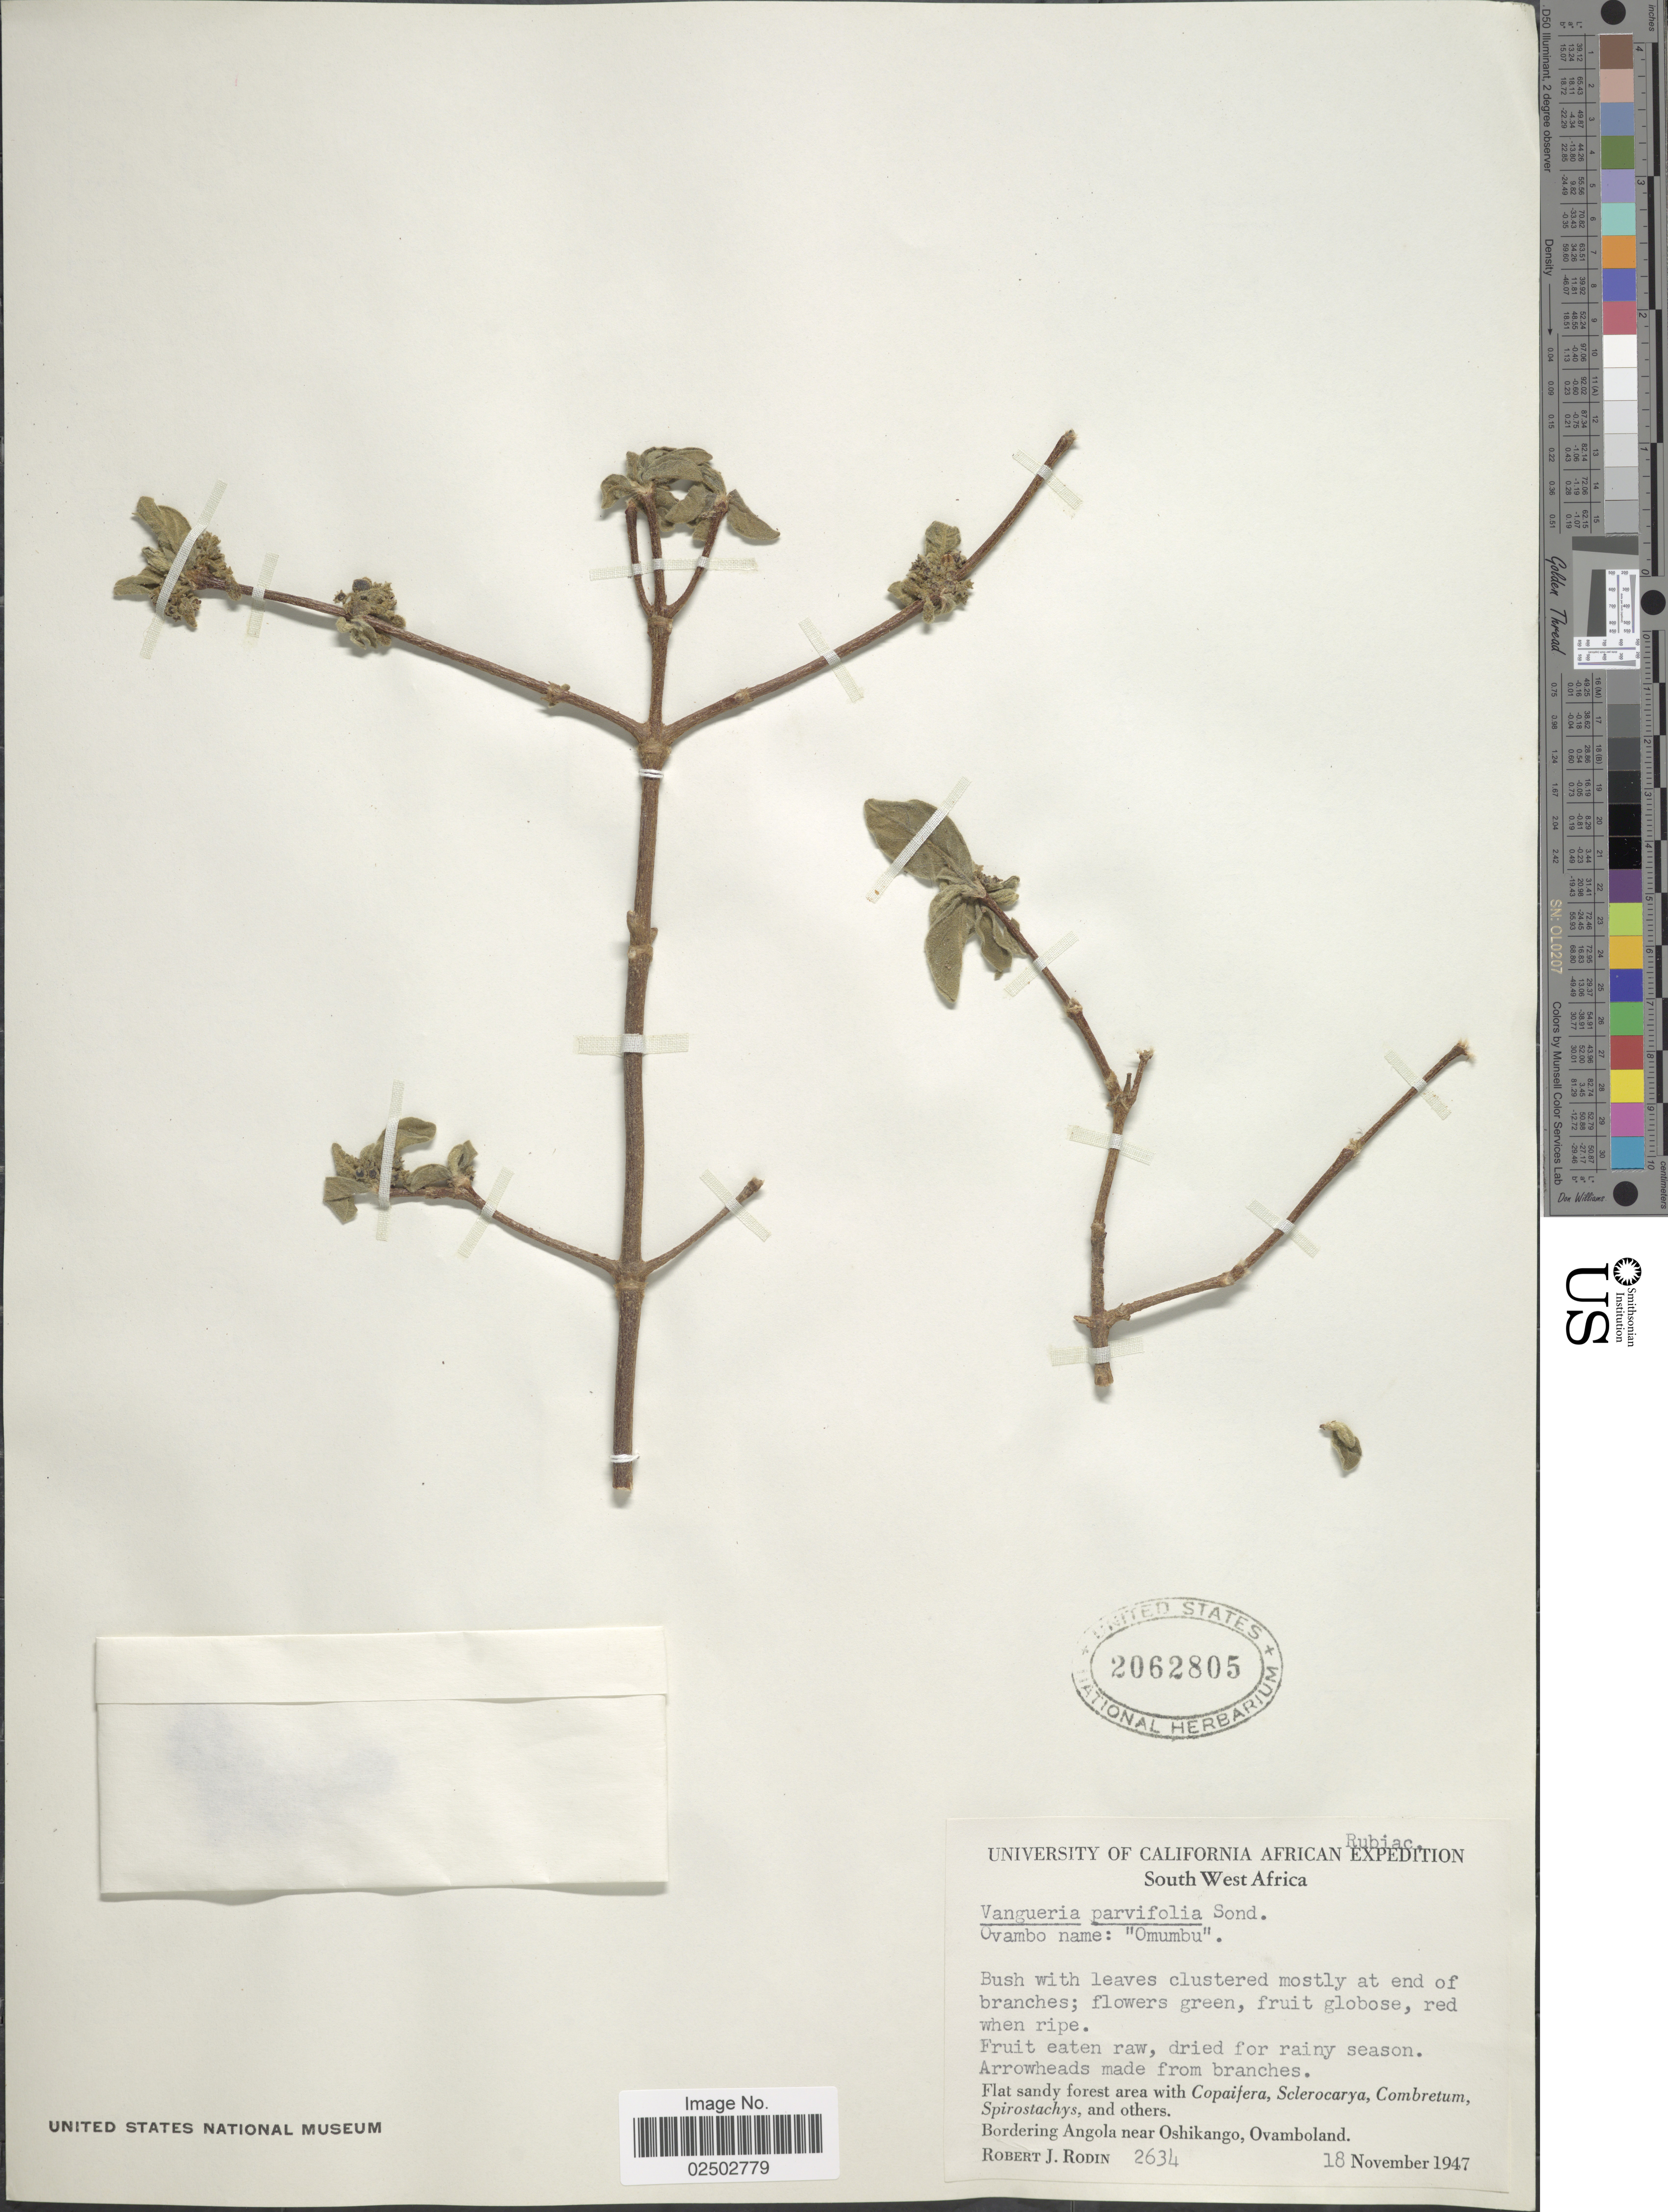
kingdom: Plantae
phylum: Tracheophyta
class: Magnoliopsida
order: Gentianales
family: Rubiaceae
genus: Tapiphyllum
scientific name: Tapiphyllum parvifolium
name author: (Sond.) Robyns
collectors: R. J. Rodin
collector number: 2634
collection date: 1947-11-18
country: Namibia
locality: South West Africa, Bordering Angola near Oshikango, Ovamboland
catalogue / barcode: US 2062805